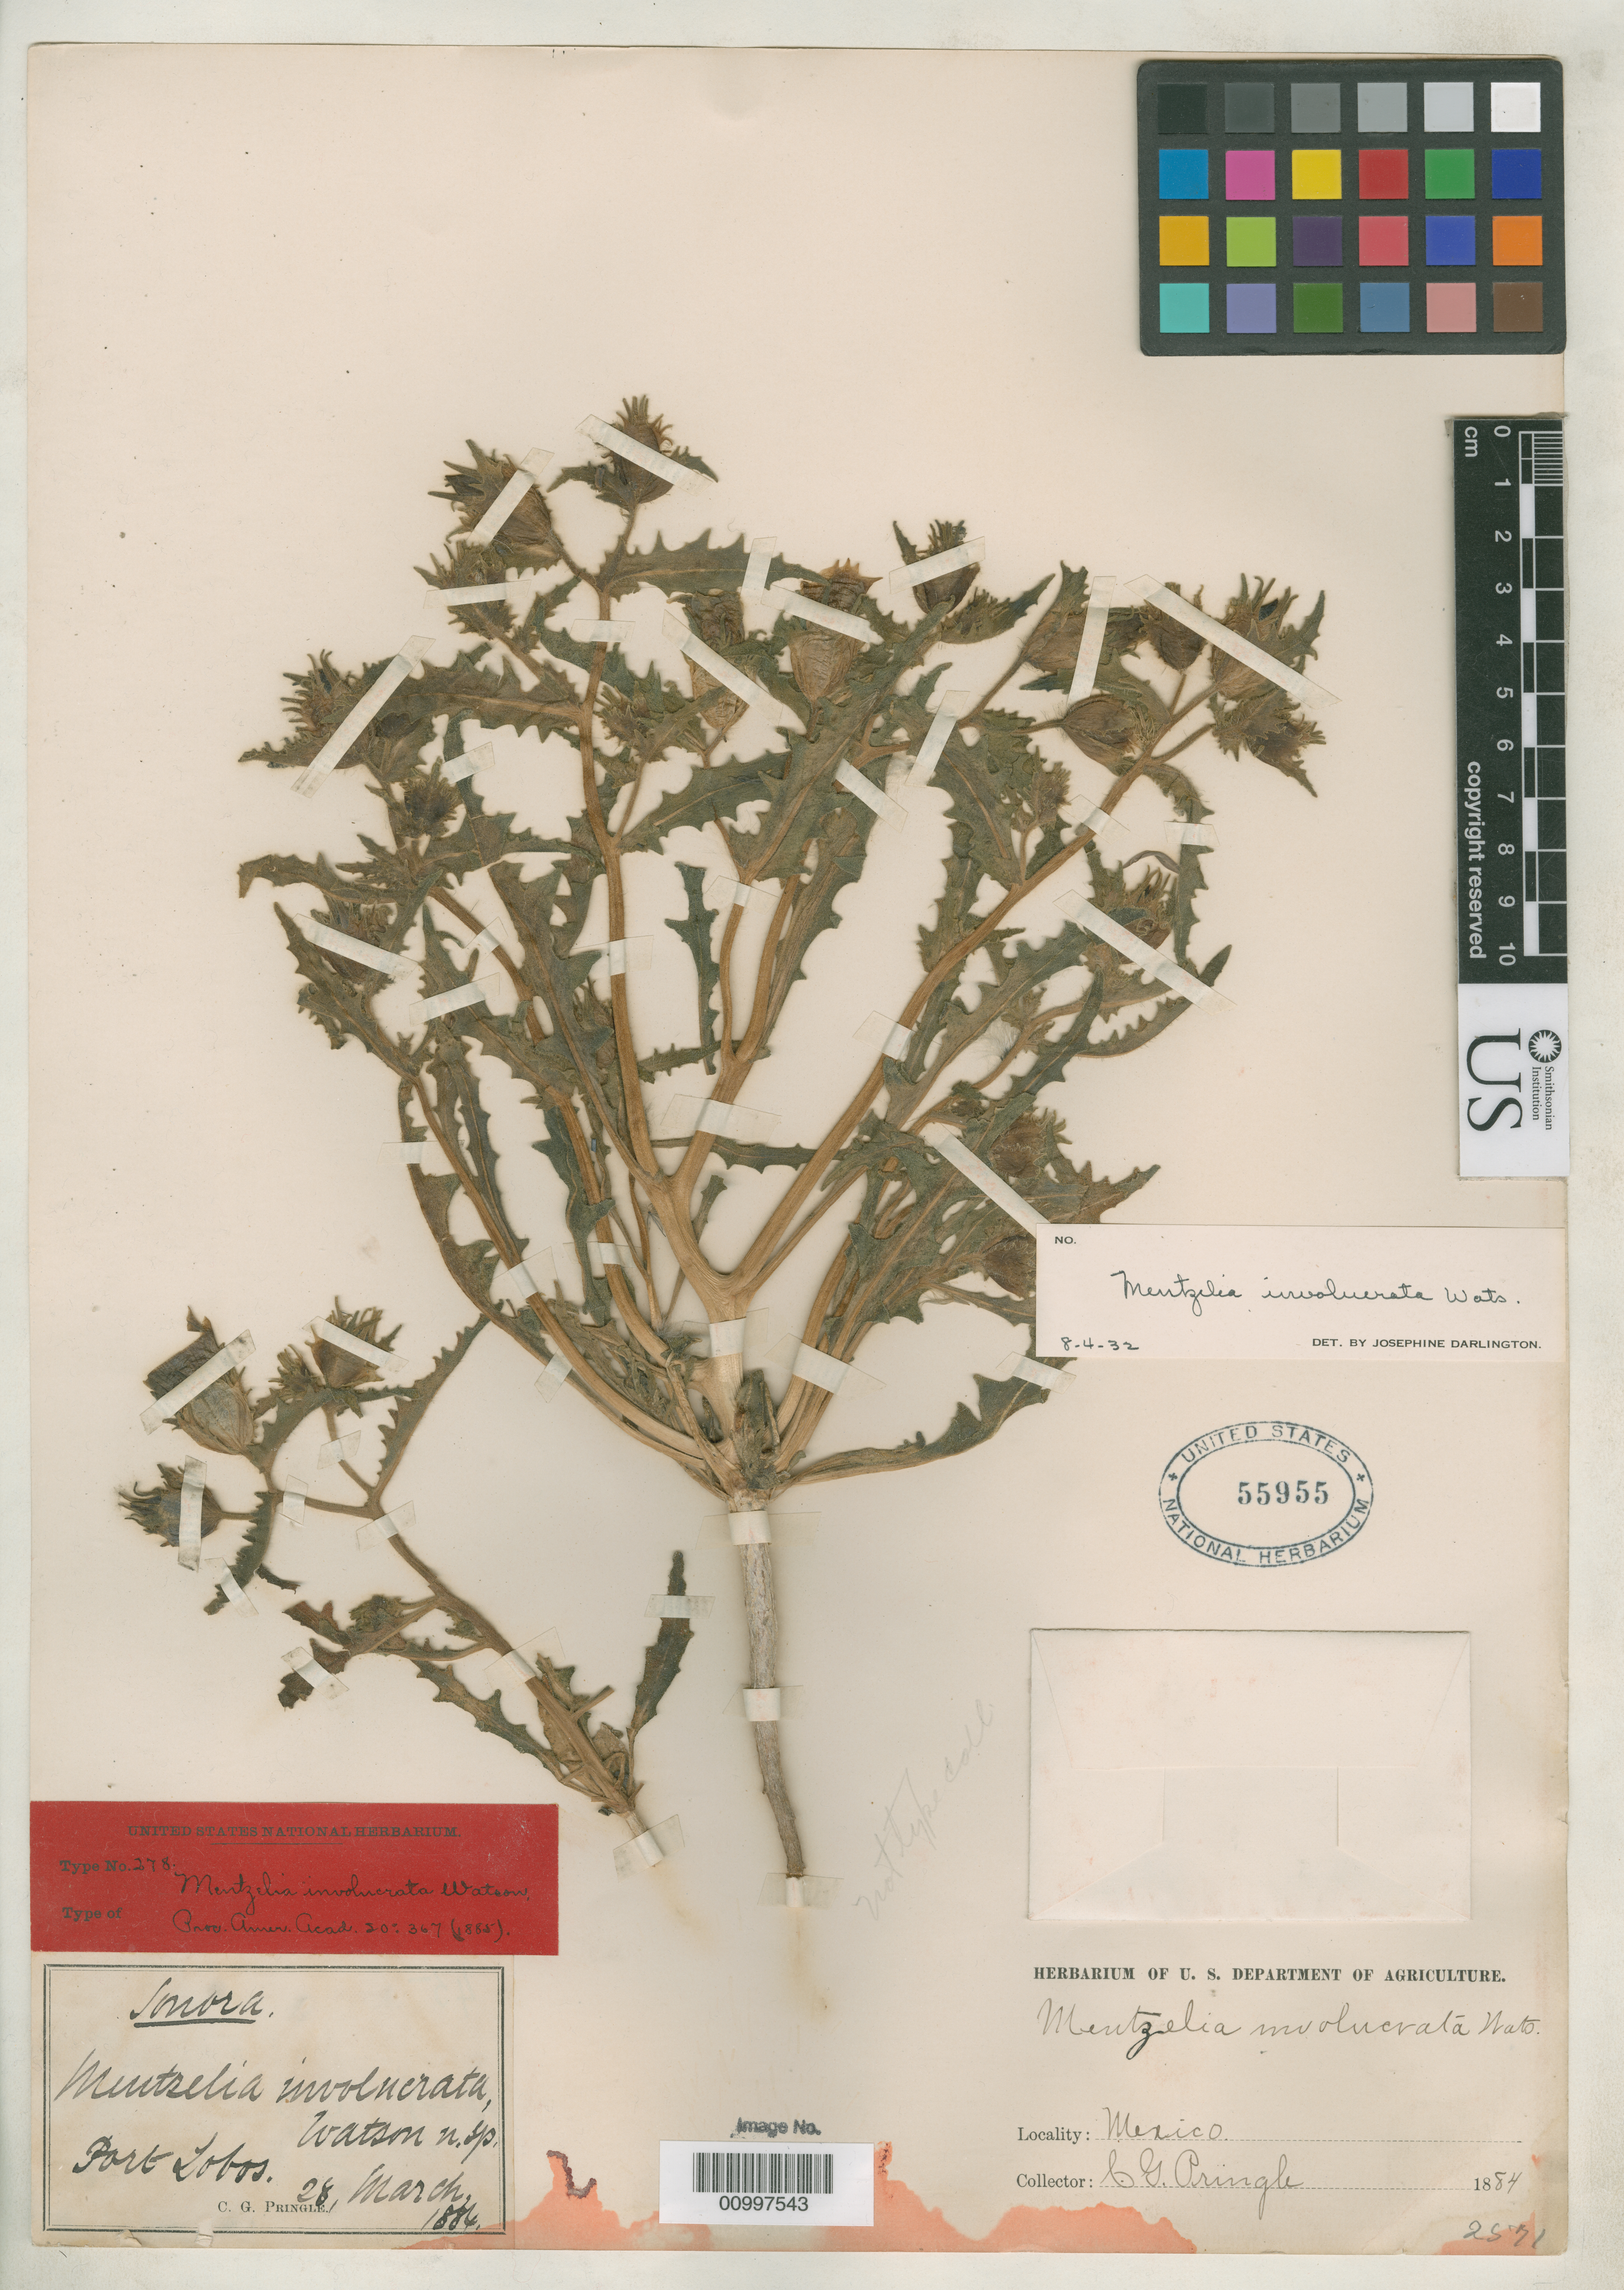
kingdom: Plantae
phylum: Tracheophyta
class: Magnoliopsida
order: Cornales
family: Loasaceae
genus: Mentzelia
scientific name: Mentzelia involucrata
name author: S. Watson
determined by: Darlington, J.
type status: Isosyntype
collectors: C. G. Pringle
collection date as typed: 28 Mar 1884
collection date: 1884-03-28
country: Mexico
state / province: Sonora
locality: Port Lobos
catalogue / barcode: US 55955